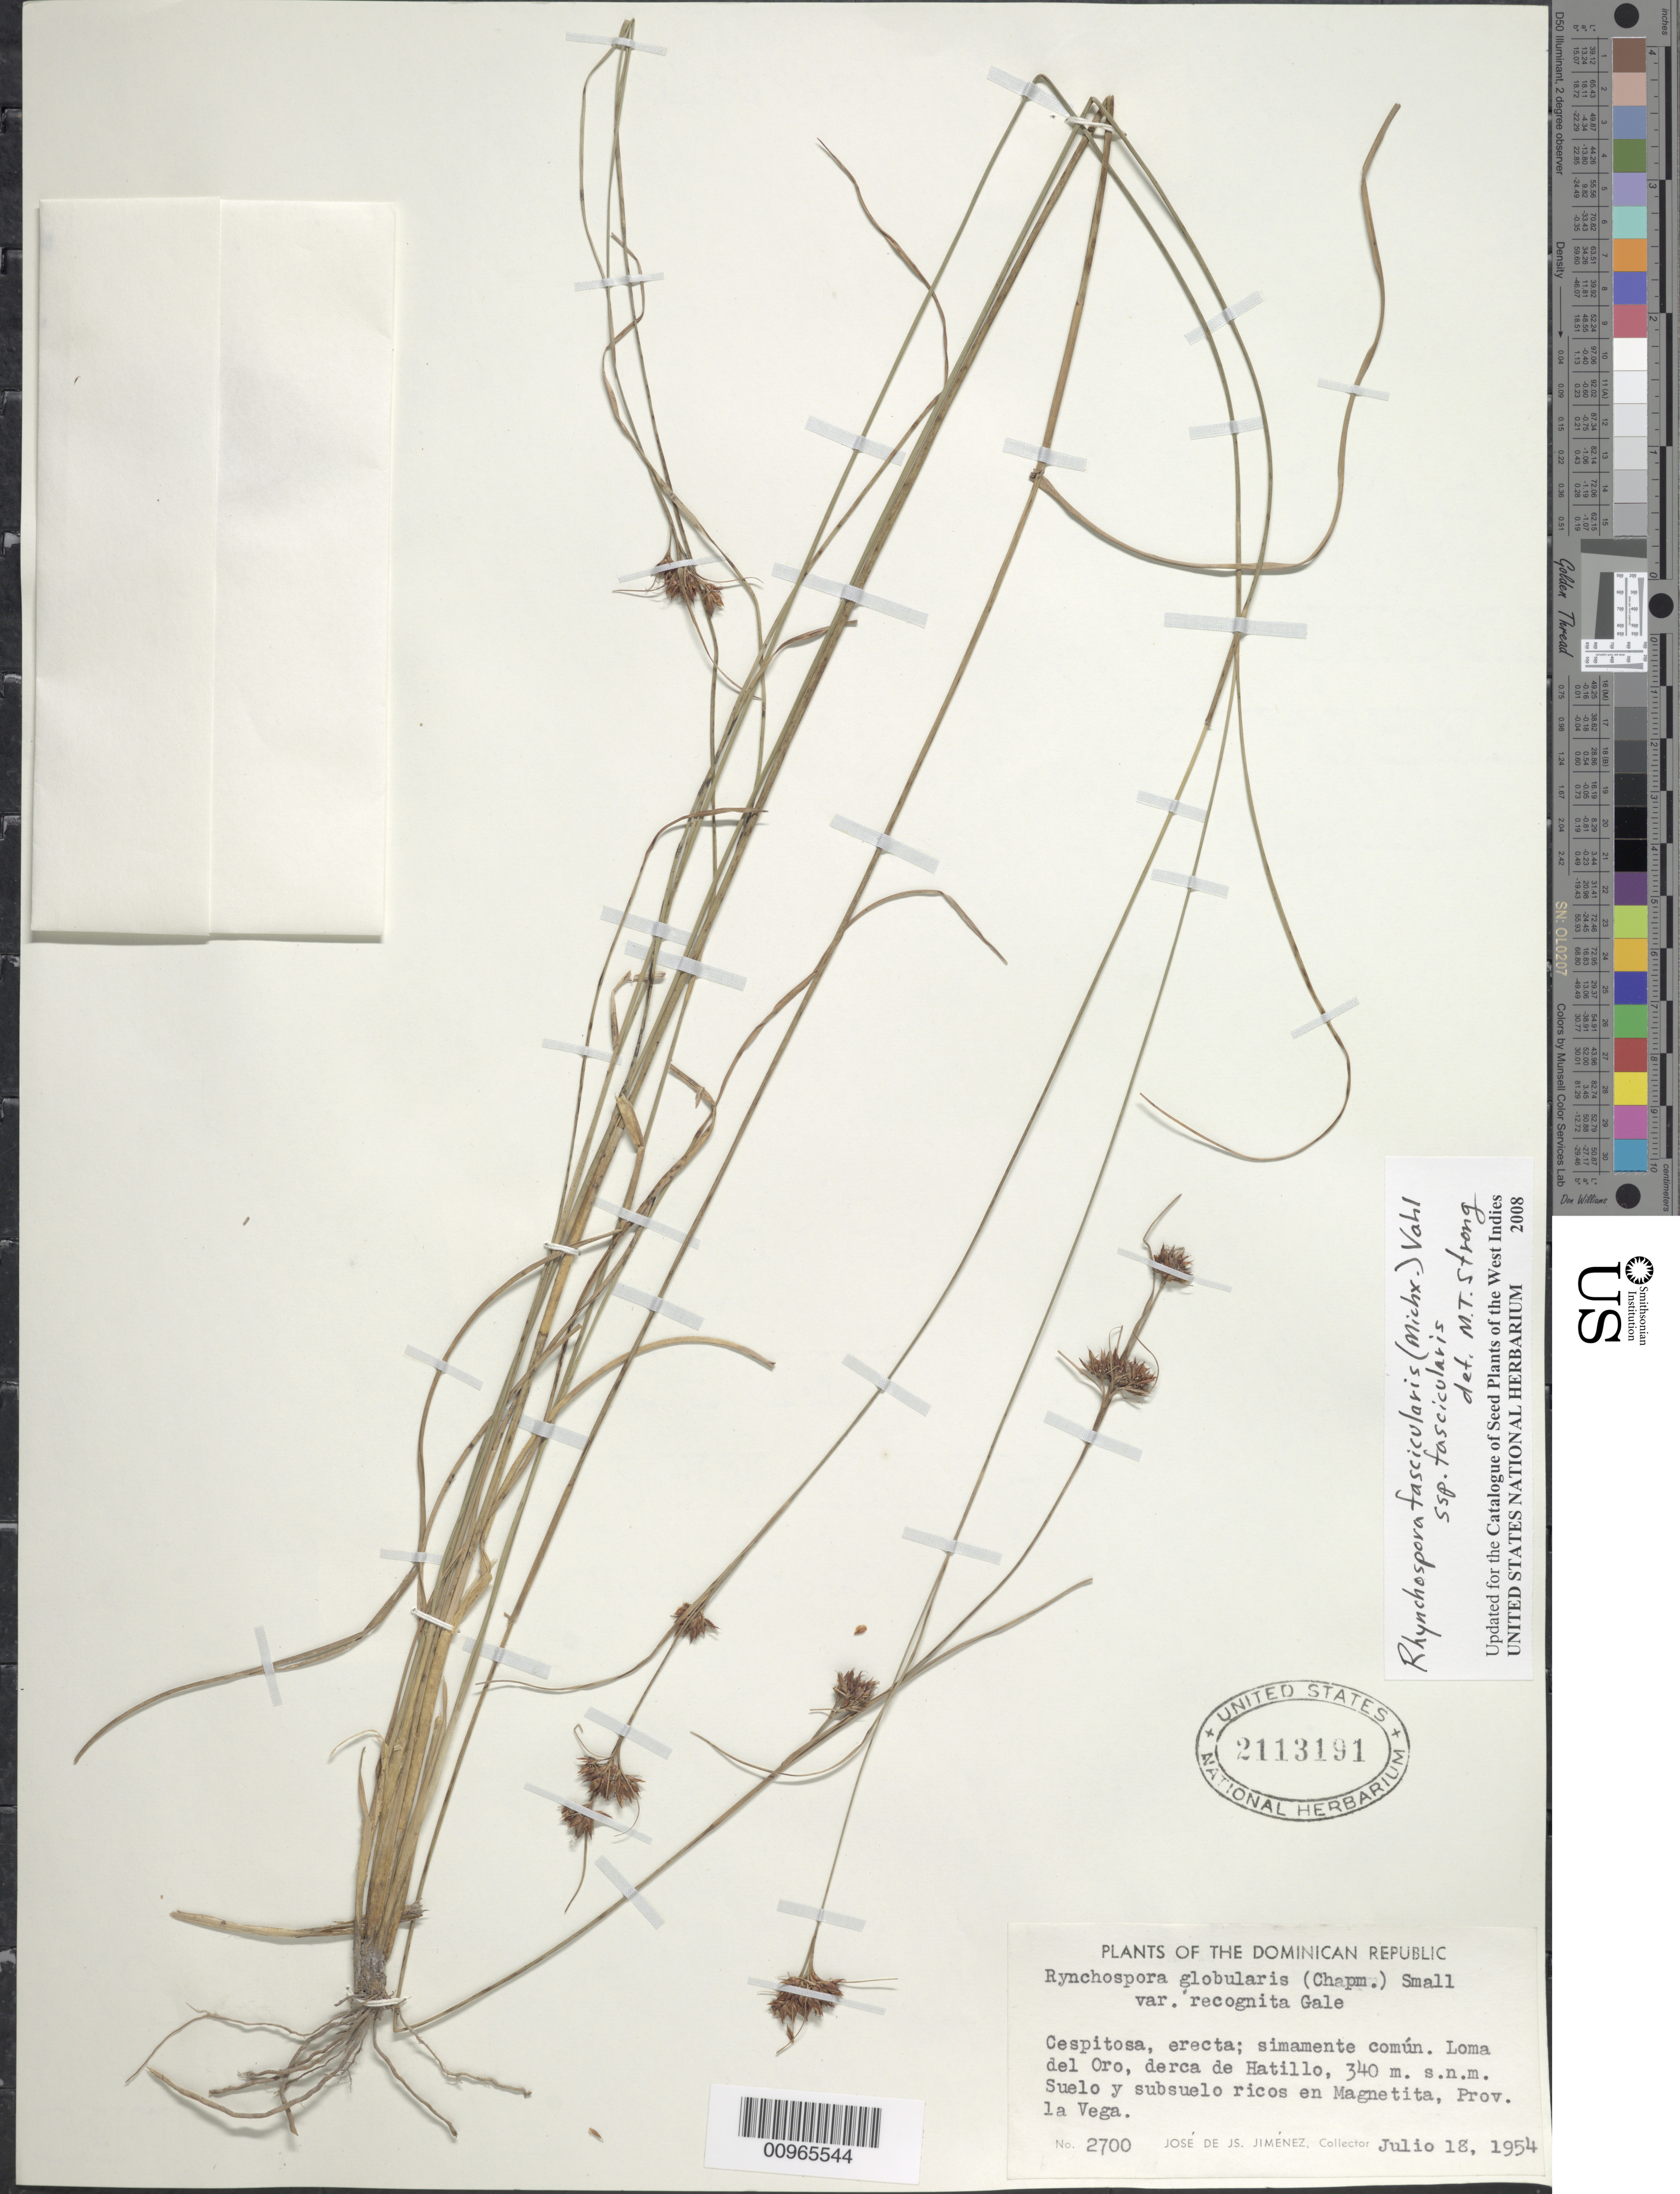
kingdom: Plantae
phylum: Tracheophyta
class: Liliopsida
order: Poales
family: Cyperaceae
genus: Rhynchospora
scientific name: Rhynchospora fascicularis subsp. fascicularis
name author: (Michx.) Vahl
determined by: Strong, M. T., (US), Smithsonian Institution - National Museum of Natural History (UNITED STATES)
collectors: J. J. Jiménez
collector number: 2700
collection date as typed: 13 Jul 1954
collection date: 1954-07-13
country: Dominican Republic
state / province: La Vega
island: Hispaniola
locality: Loma del Oro, cerca de Hatillo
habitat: Suelo y subsuelo ricos en magnetita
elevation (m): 340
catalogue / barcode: US 2113191